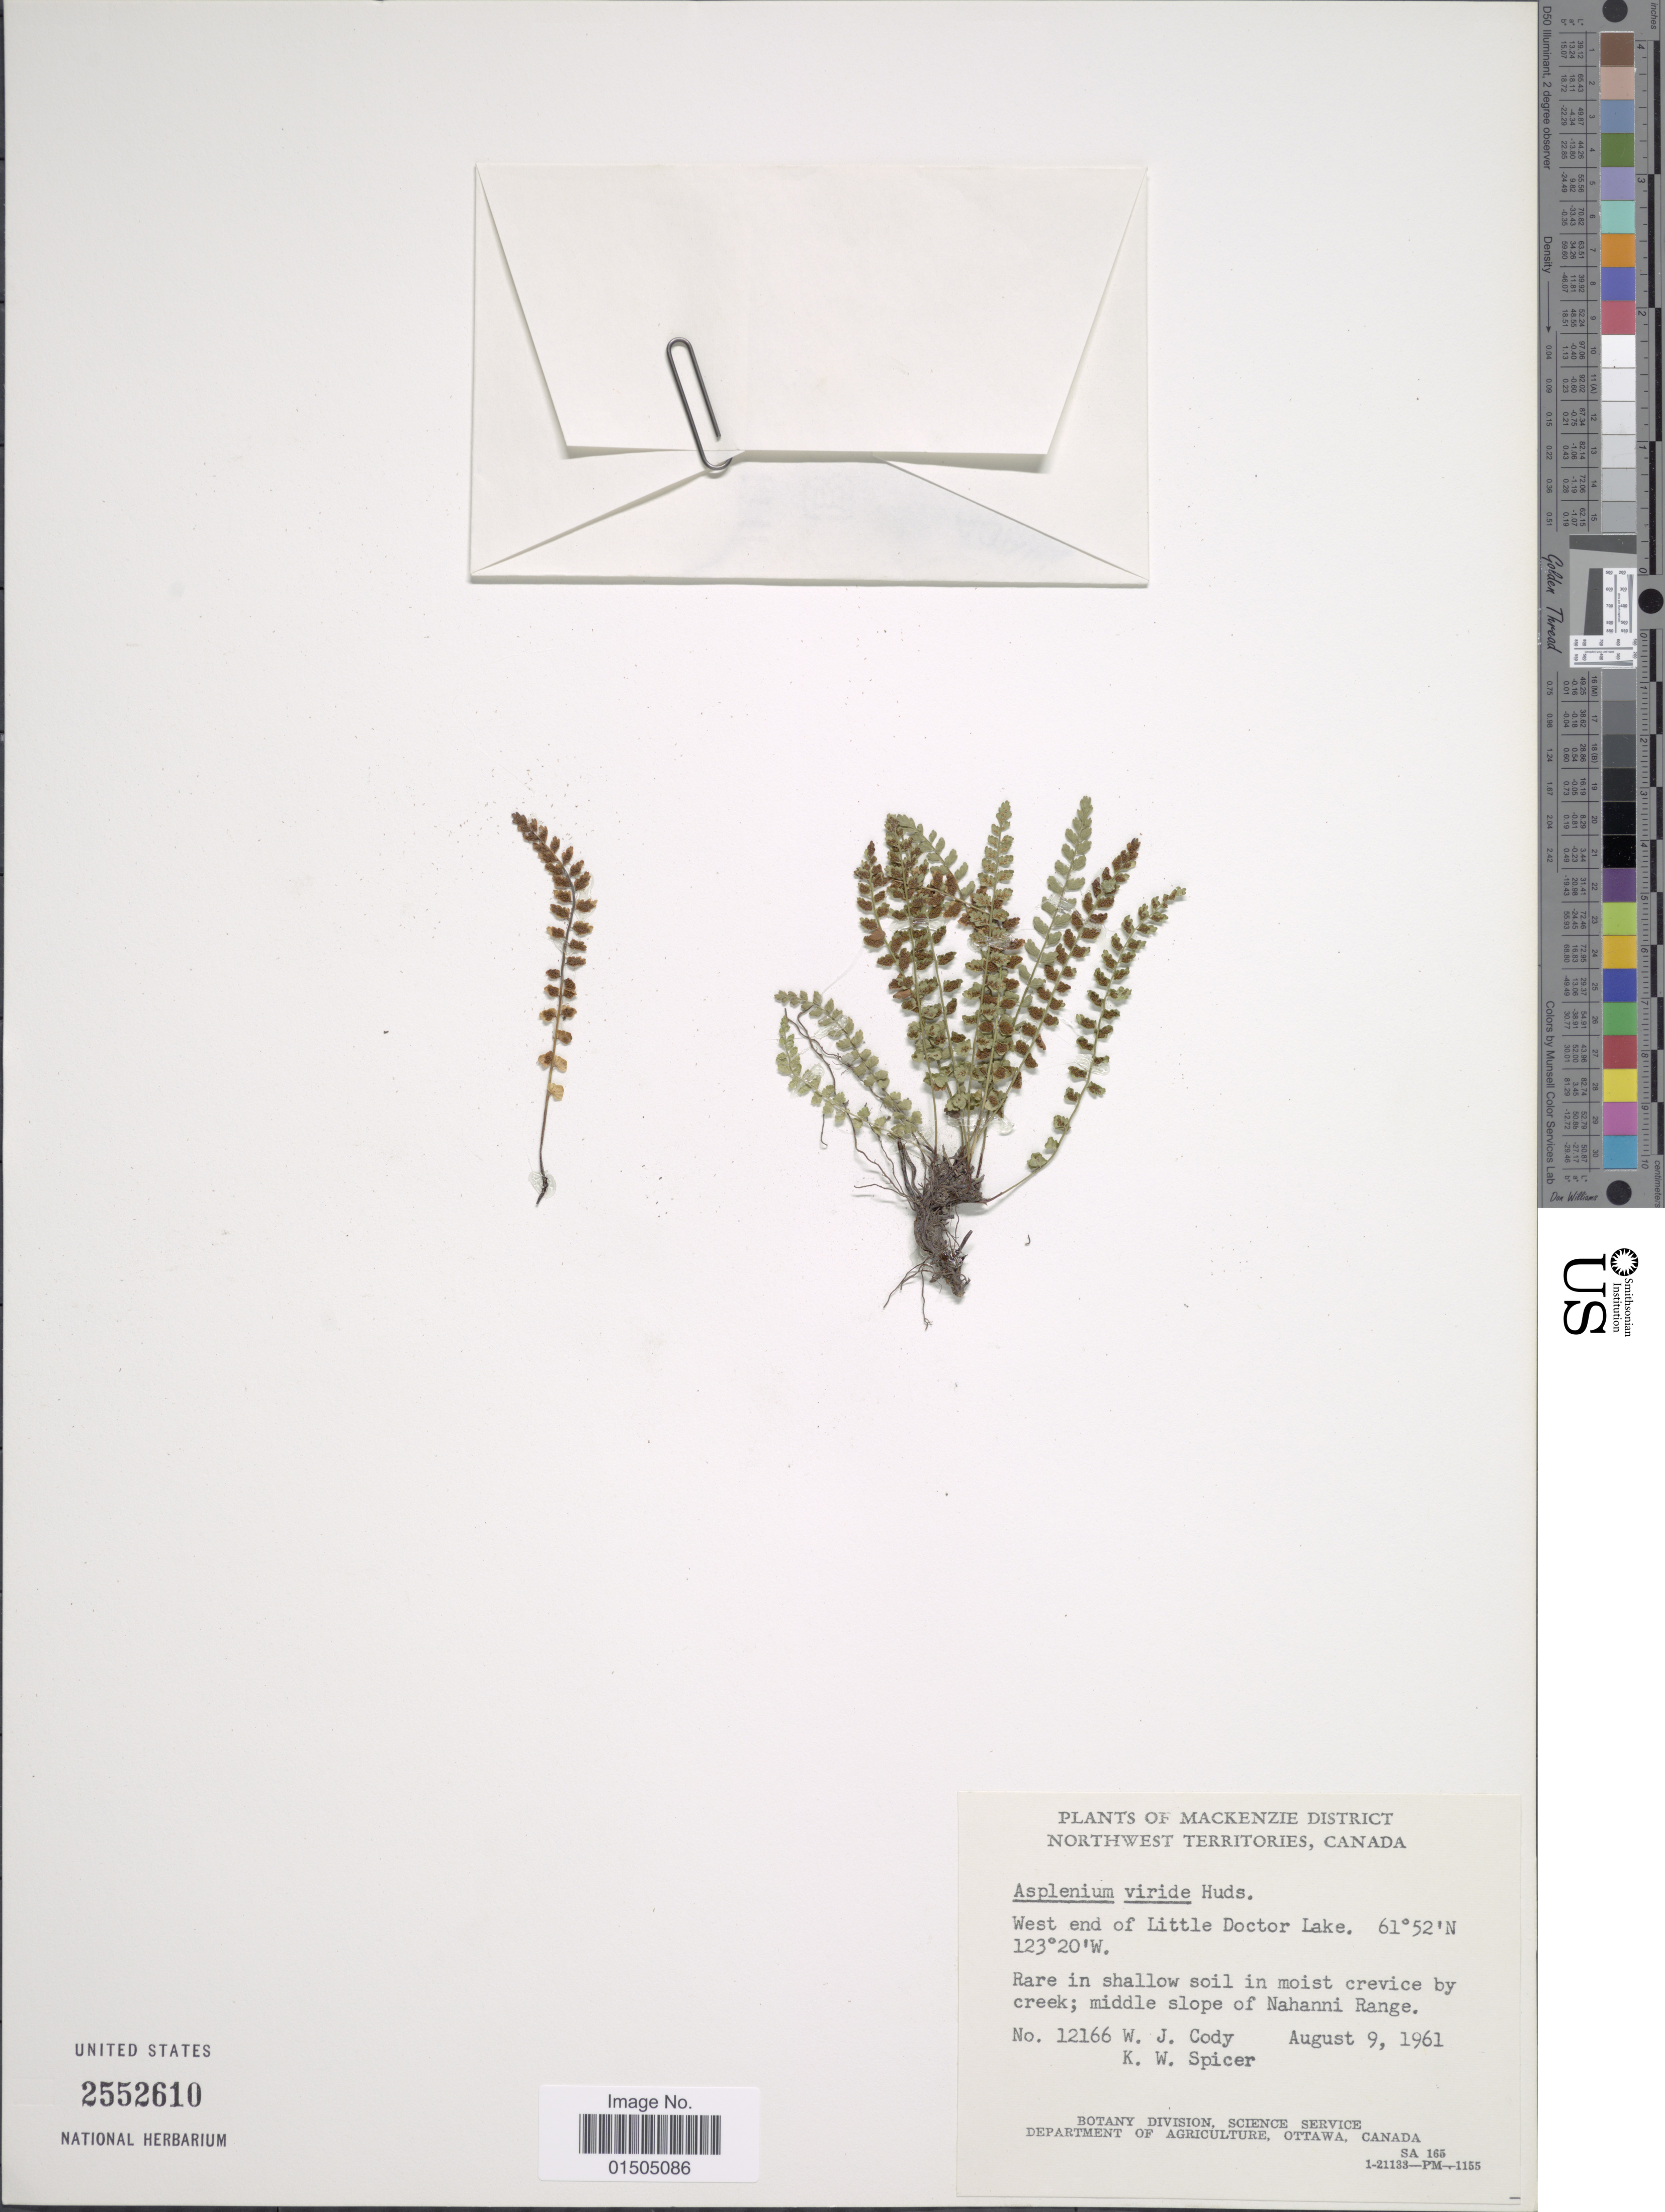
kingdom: Plantae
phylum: Tracheophyta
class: Polypodiopsida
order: Polypodiales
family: Aspleniaceae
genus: Asplenium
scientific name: Asplenium trichomanes-ramosum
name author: L.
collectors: W. Cody & K. Spicer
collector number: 12166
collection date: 1961-08-09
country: Canada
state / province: Northwest Territories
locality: Mackenzie District. West end of Little Doctor Lake.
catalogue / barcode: US 2552610